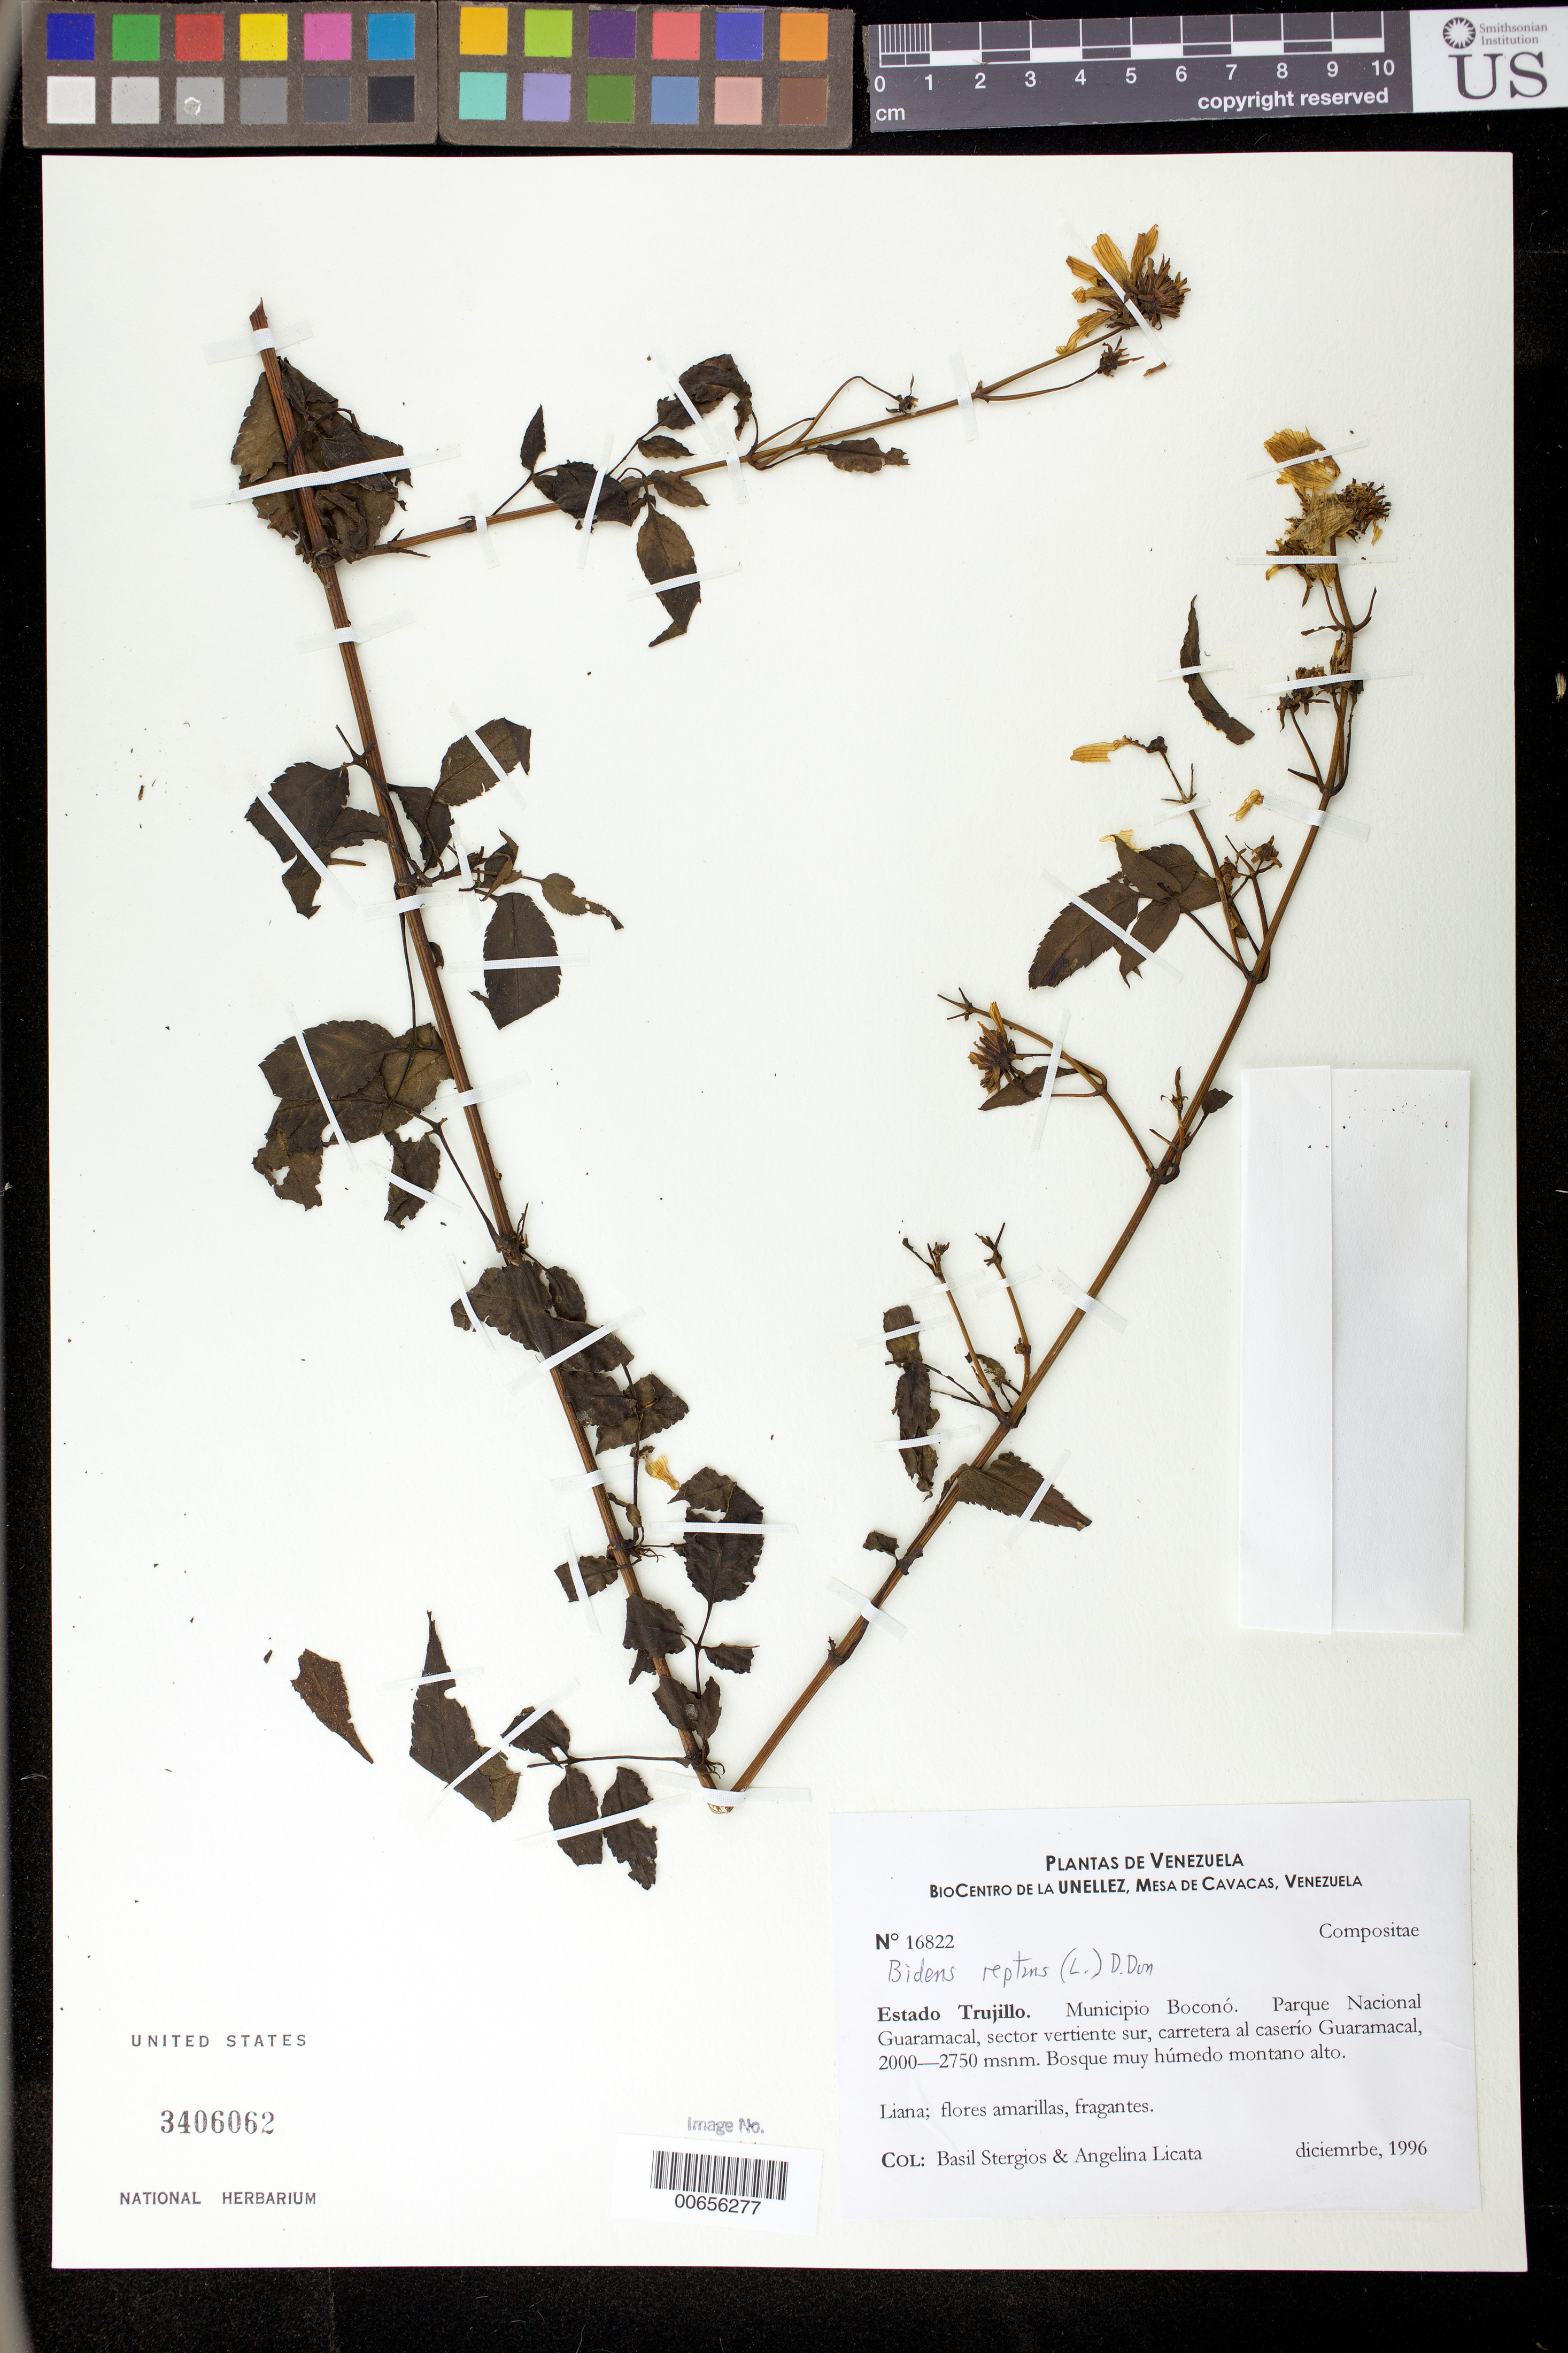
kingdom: Plantae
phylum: Tracheophyta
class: Magnoliopsida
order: Asterales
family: Asteraceae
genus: Bidens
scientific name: Bidens reptans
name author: (L.) G. Don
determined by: Robinson, Harold E., (US)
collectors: B. G. Stergios & A. Licata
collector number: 16822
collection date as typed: Dec 1996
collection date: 1996-12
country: Venezuela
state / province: Trujillo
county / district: Boconó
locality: Parque Nacional Guaramacal, vertiente S, carretera Guaramacal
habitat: Bosque muy húmedo montano alto.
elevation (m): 2000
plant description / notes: PORT, US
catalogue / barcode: US 3406062